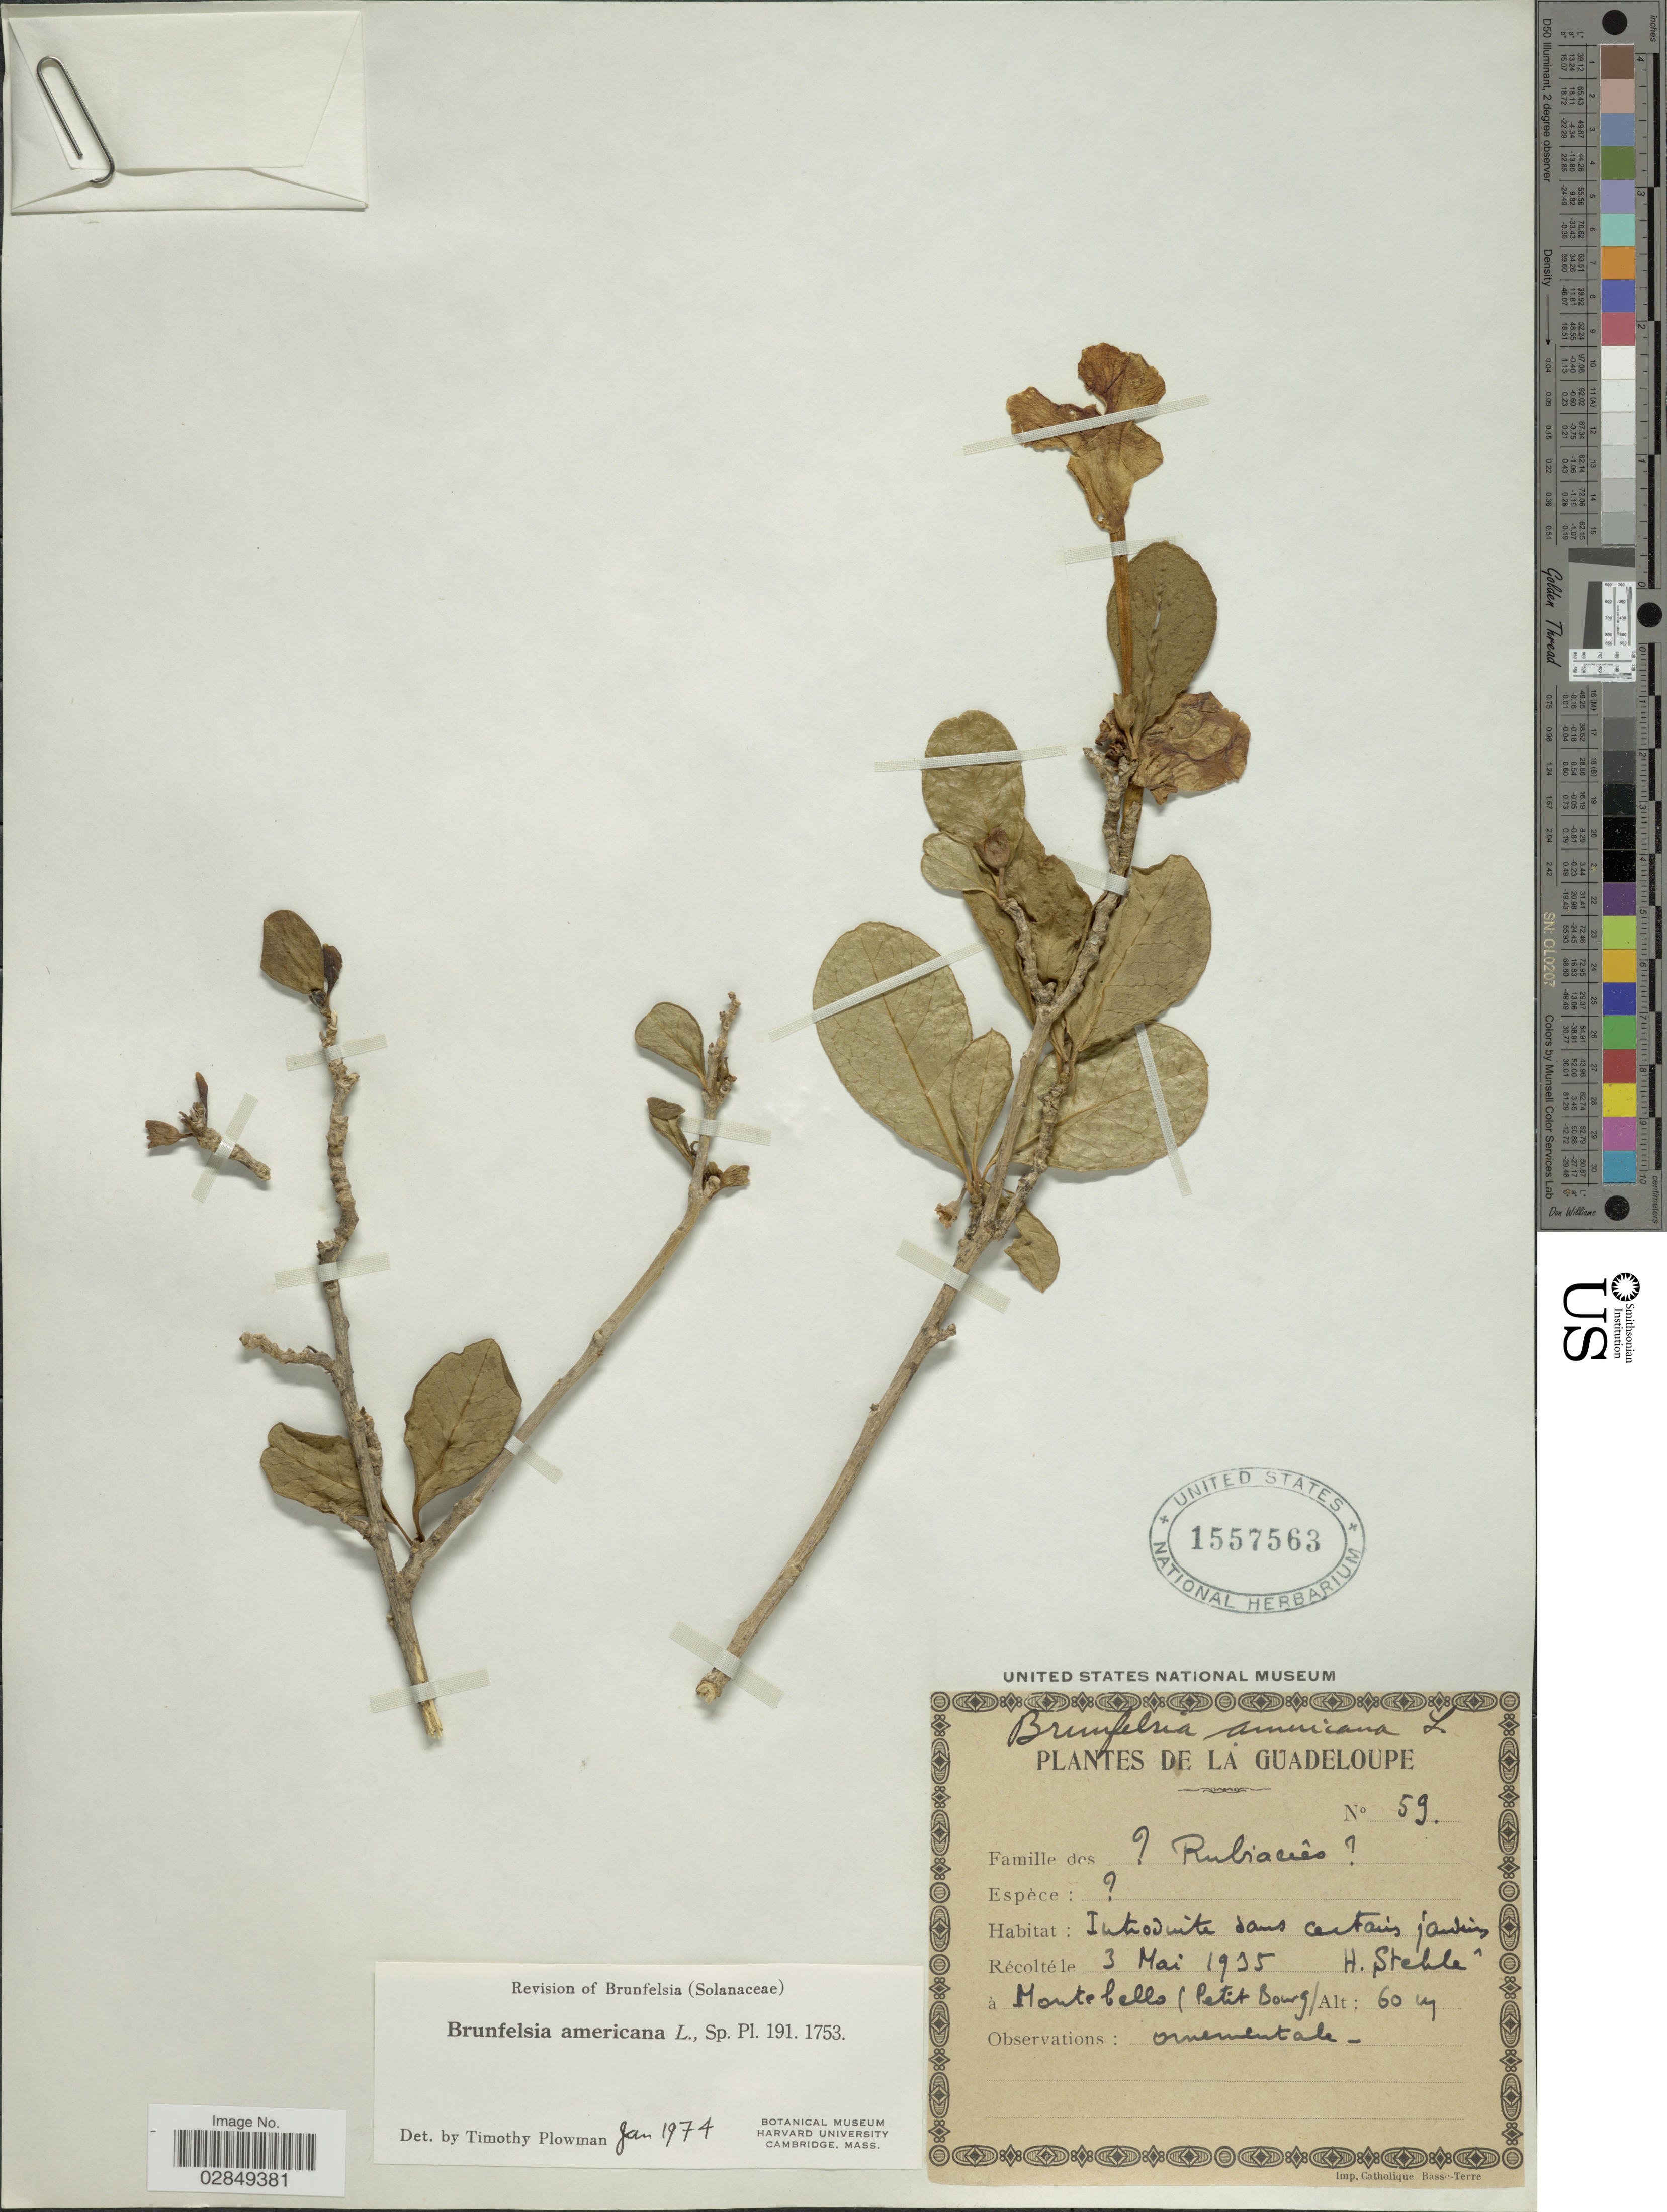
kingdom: Plantae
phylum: Tracheophyta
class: Magnoliopsida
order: Solanales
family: Solanaceae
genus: Brunfelsia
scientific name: Brunfelsia americana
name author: L.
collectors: H. Stehlé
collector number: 59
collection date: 1935-05-03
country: Guadeloupe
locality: Montebello (Petit Bourg).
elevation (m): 60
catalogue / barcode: US 1557563